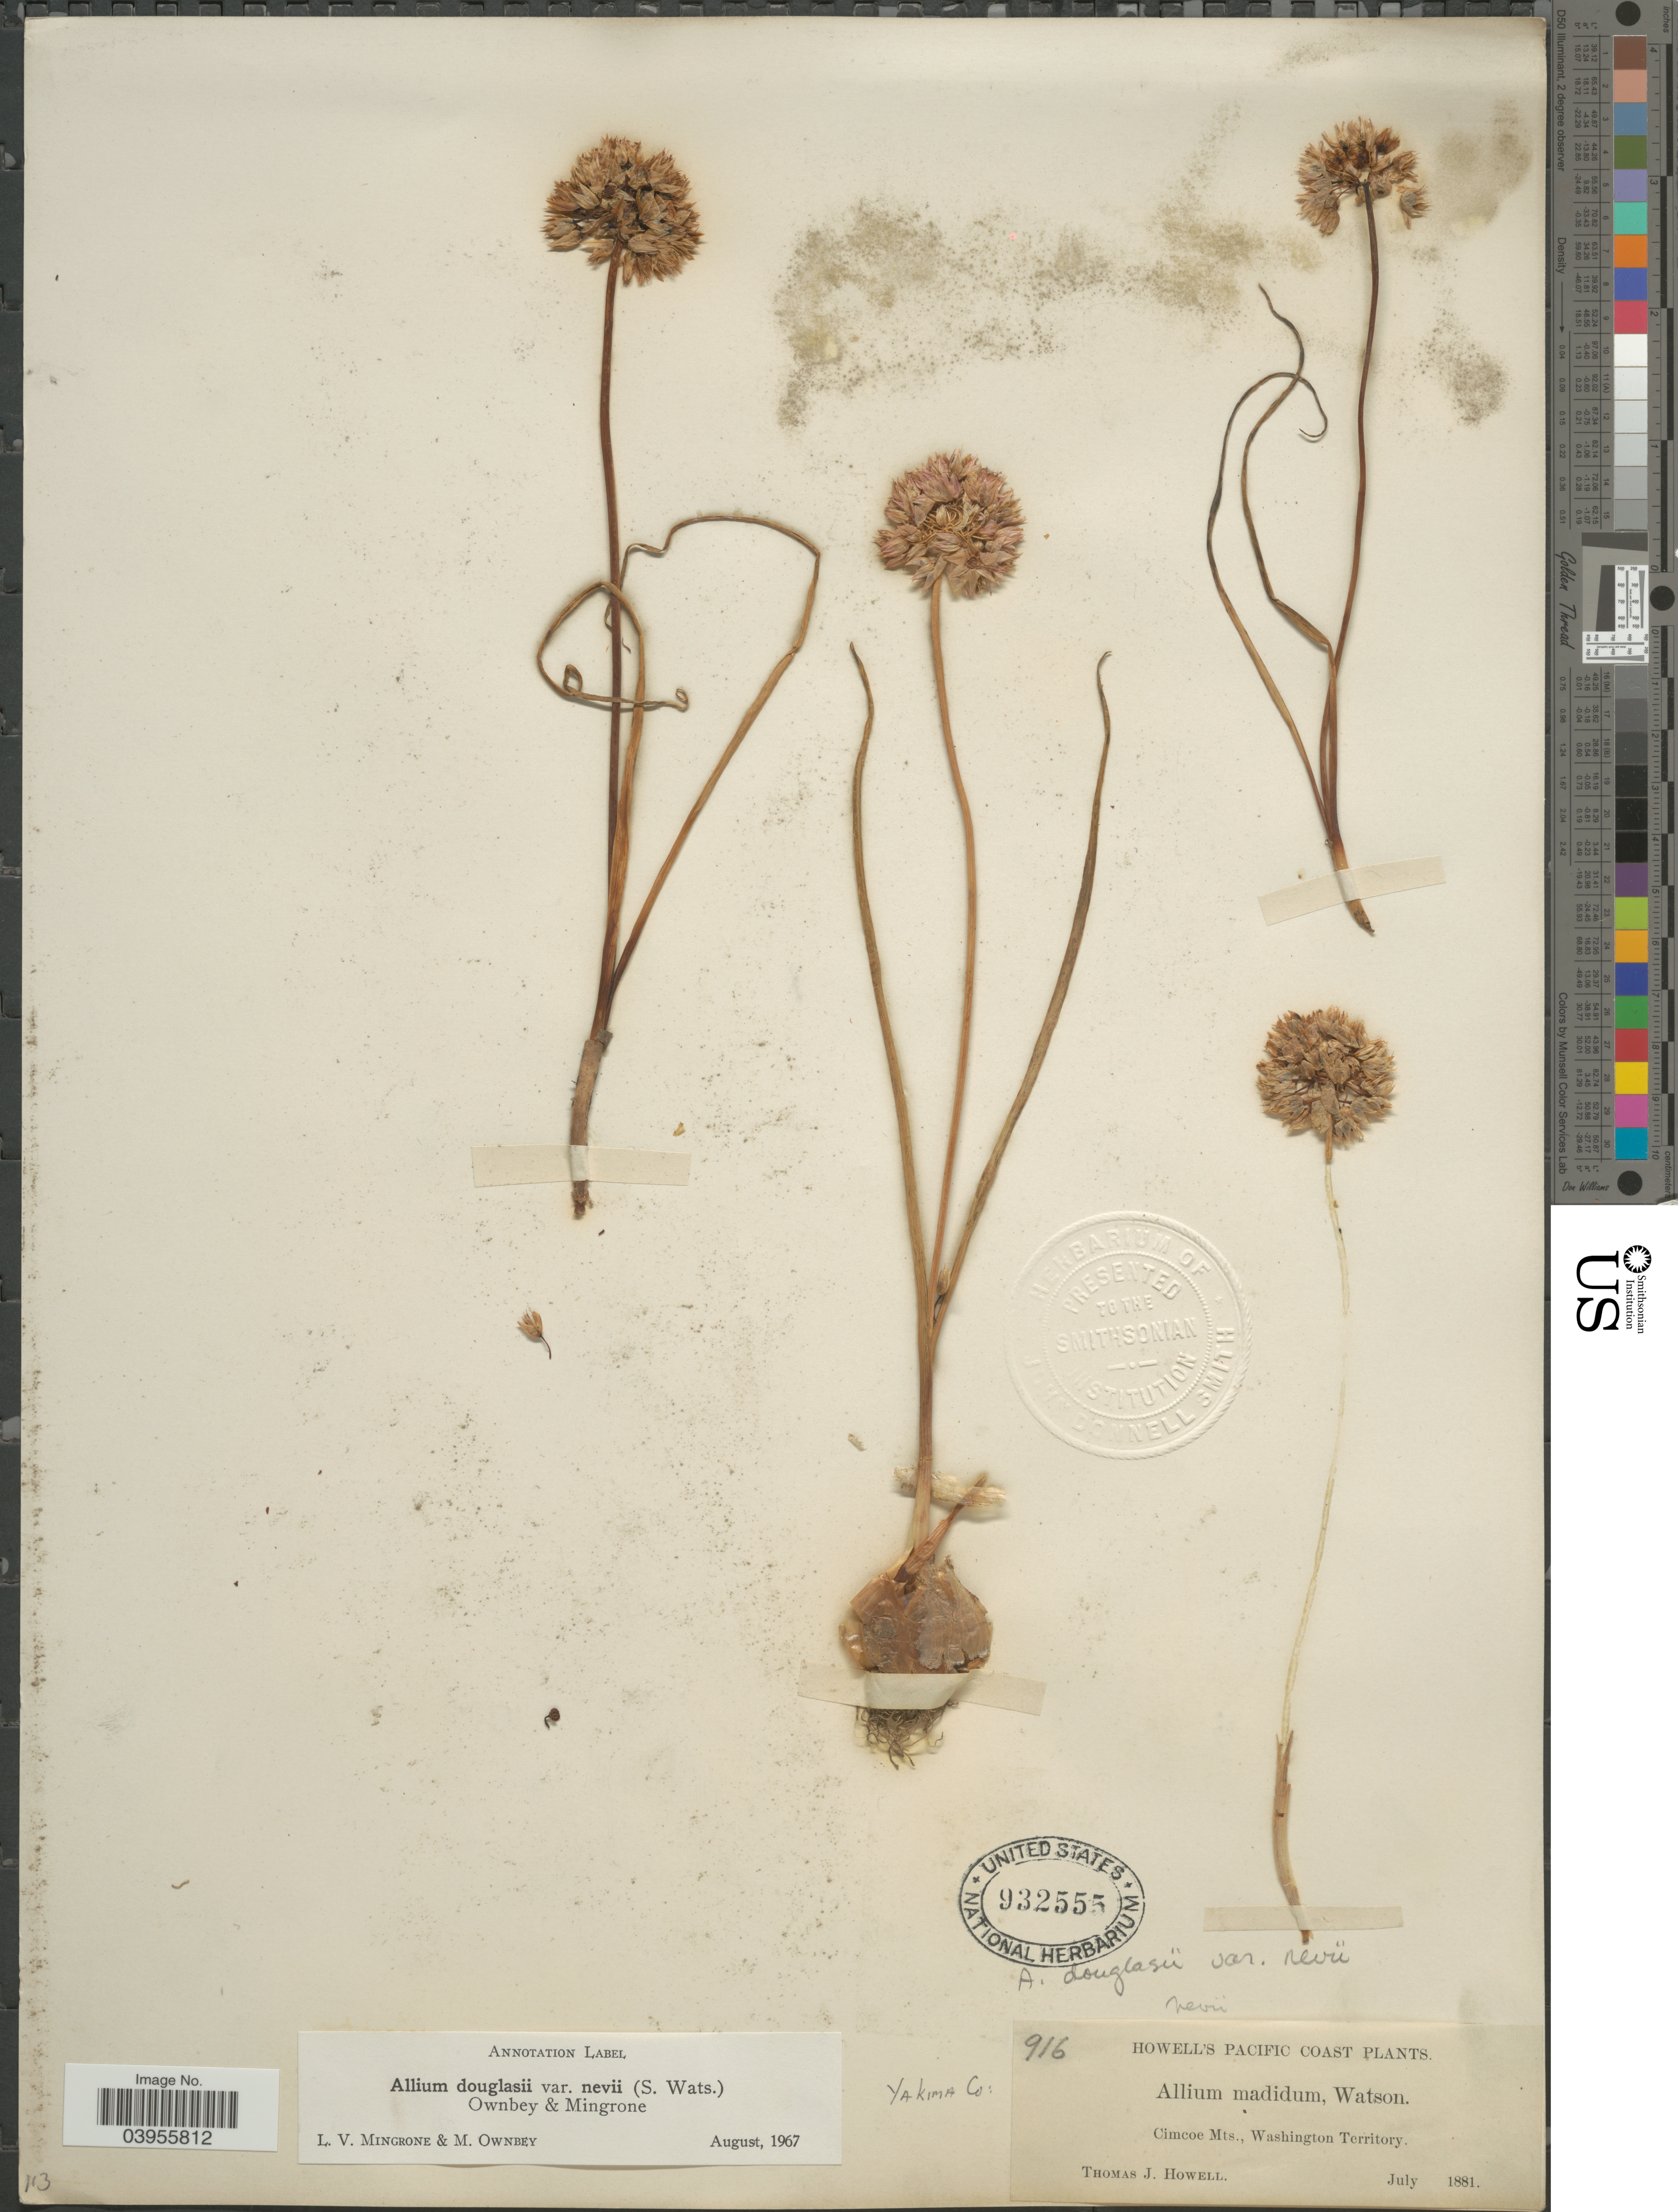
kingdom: Plantae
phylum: Tracheophyta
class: Liliopsida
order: Asparagales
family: Amaryllidaceae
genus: Allium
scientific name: Allium douglasii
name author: Hook.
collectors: T. J. Howell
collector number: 916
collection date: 1881-07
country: United States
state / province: Washington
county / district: Yakima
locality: Pacific Coast. Cimcoe Mts., Washington Territory. Yakima Co.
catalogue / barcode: US 932555